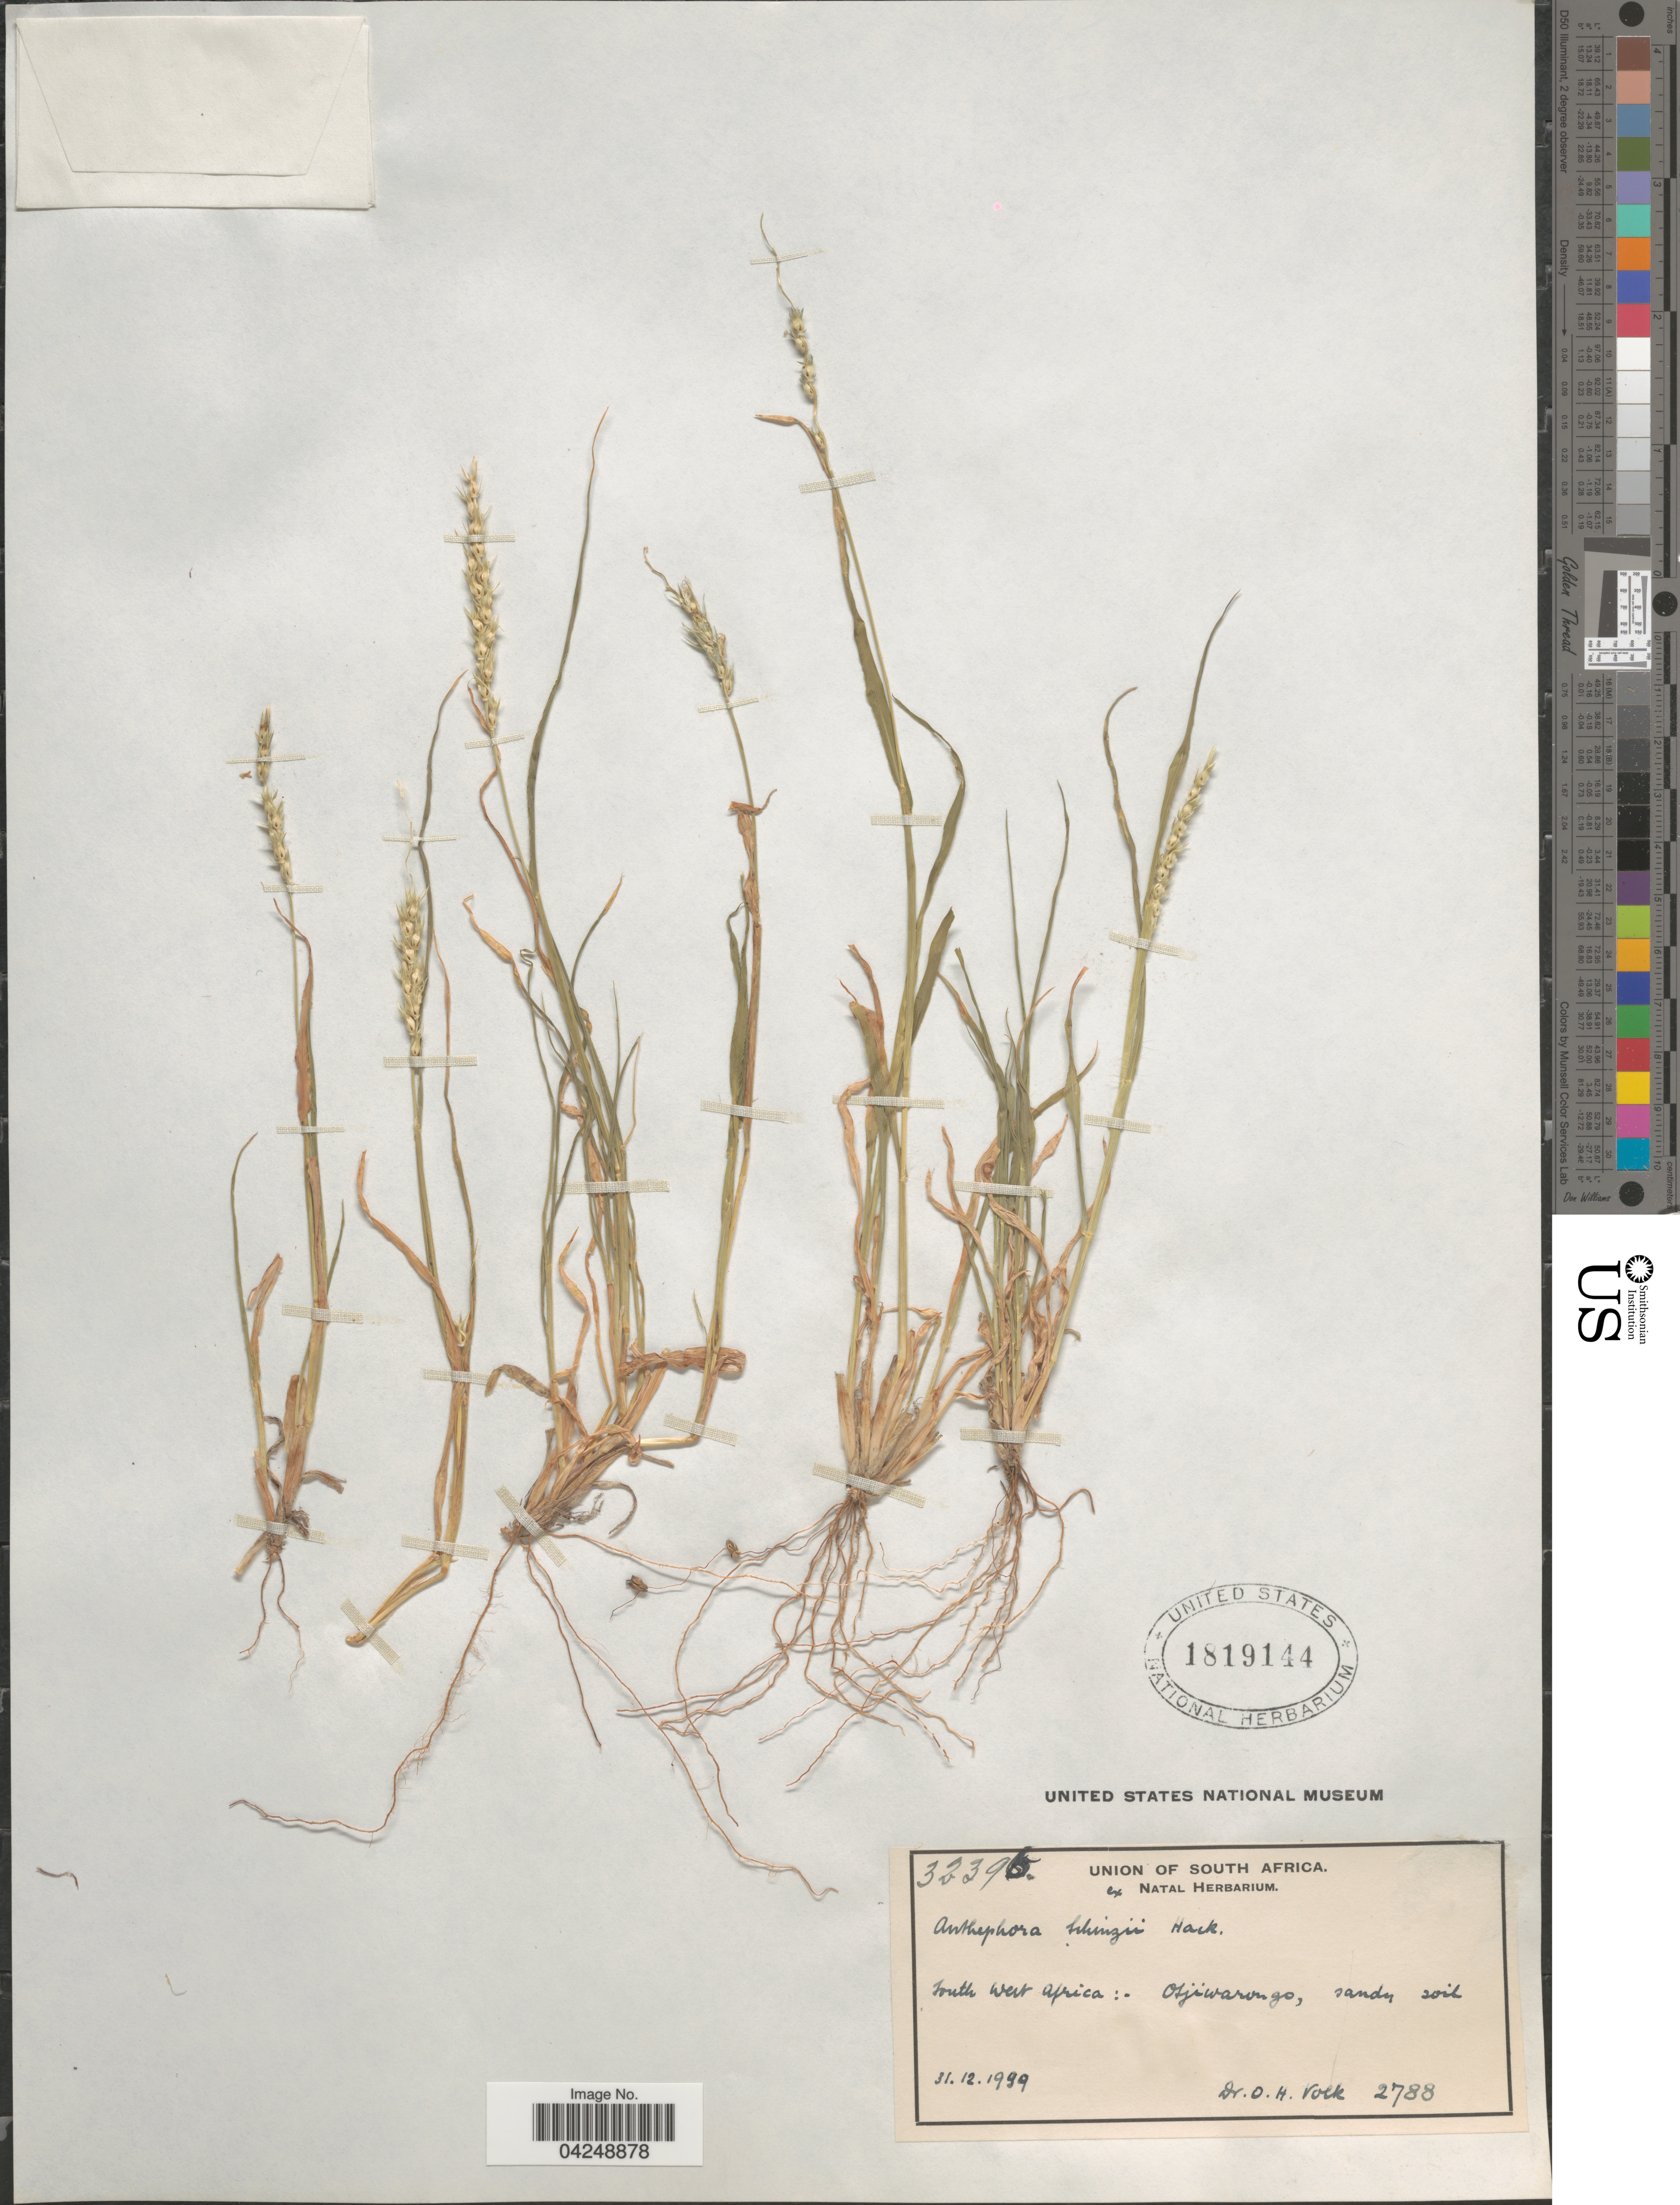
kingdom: Plantae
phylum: Tracheophyta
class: Liliopsida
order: Poales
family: Poaceae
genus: Anthephora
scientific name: Anthephora schinzii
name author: Hack. in Schinz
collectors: O. Volk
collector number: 2788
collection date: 1999-12-31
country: Namibia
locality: Union of South Africa. South West Africa:- Otjiwarongo, sandy soil.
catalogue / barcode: US 1819144